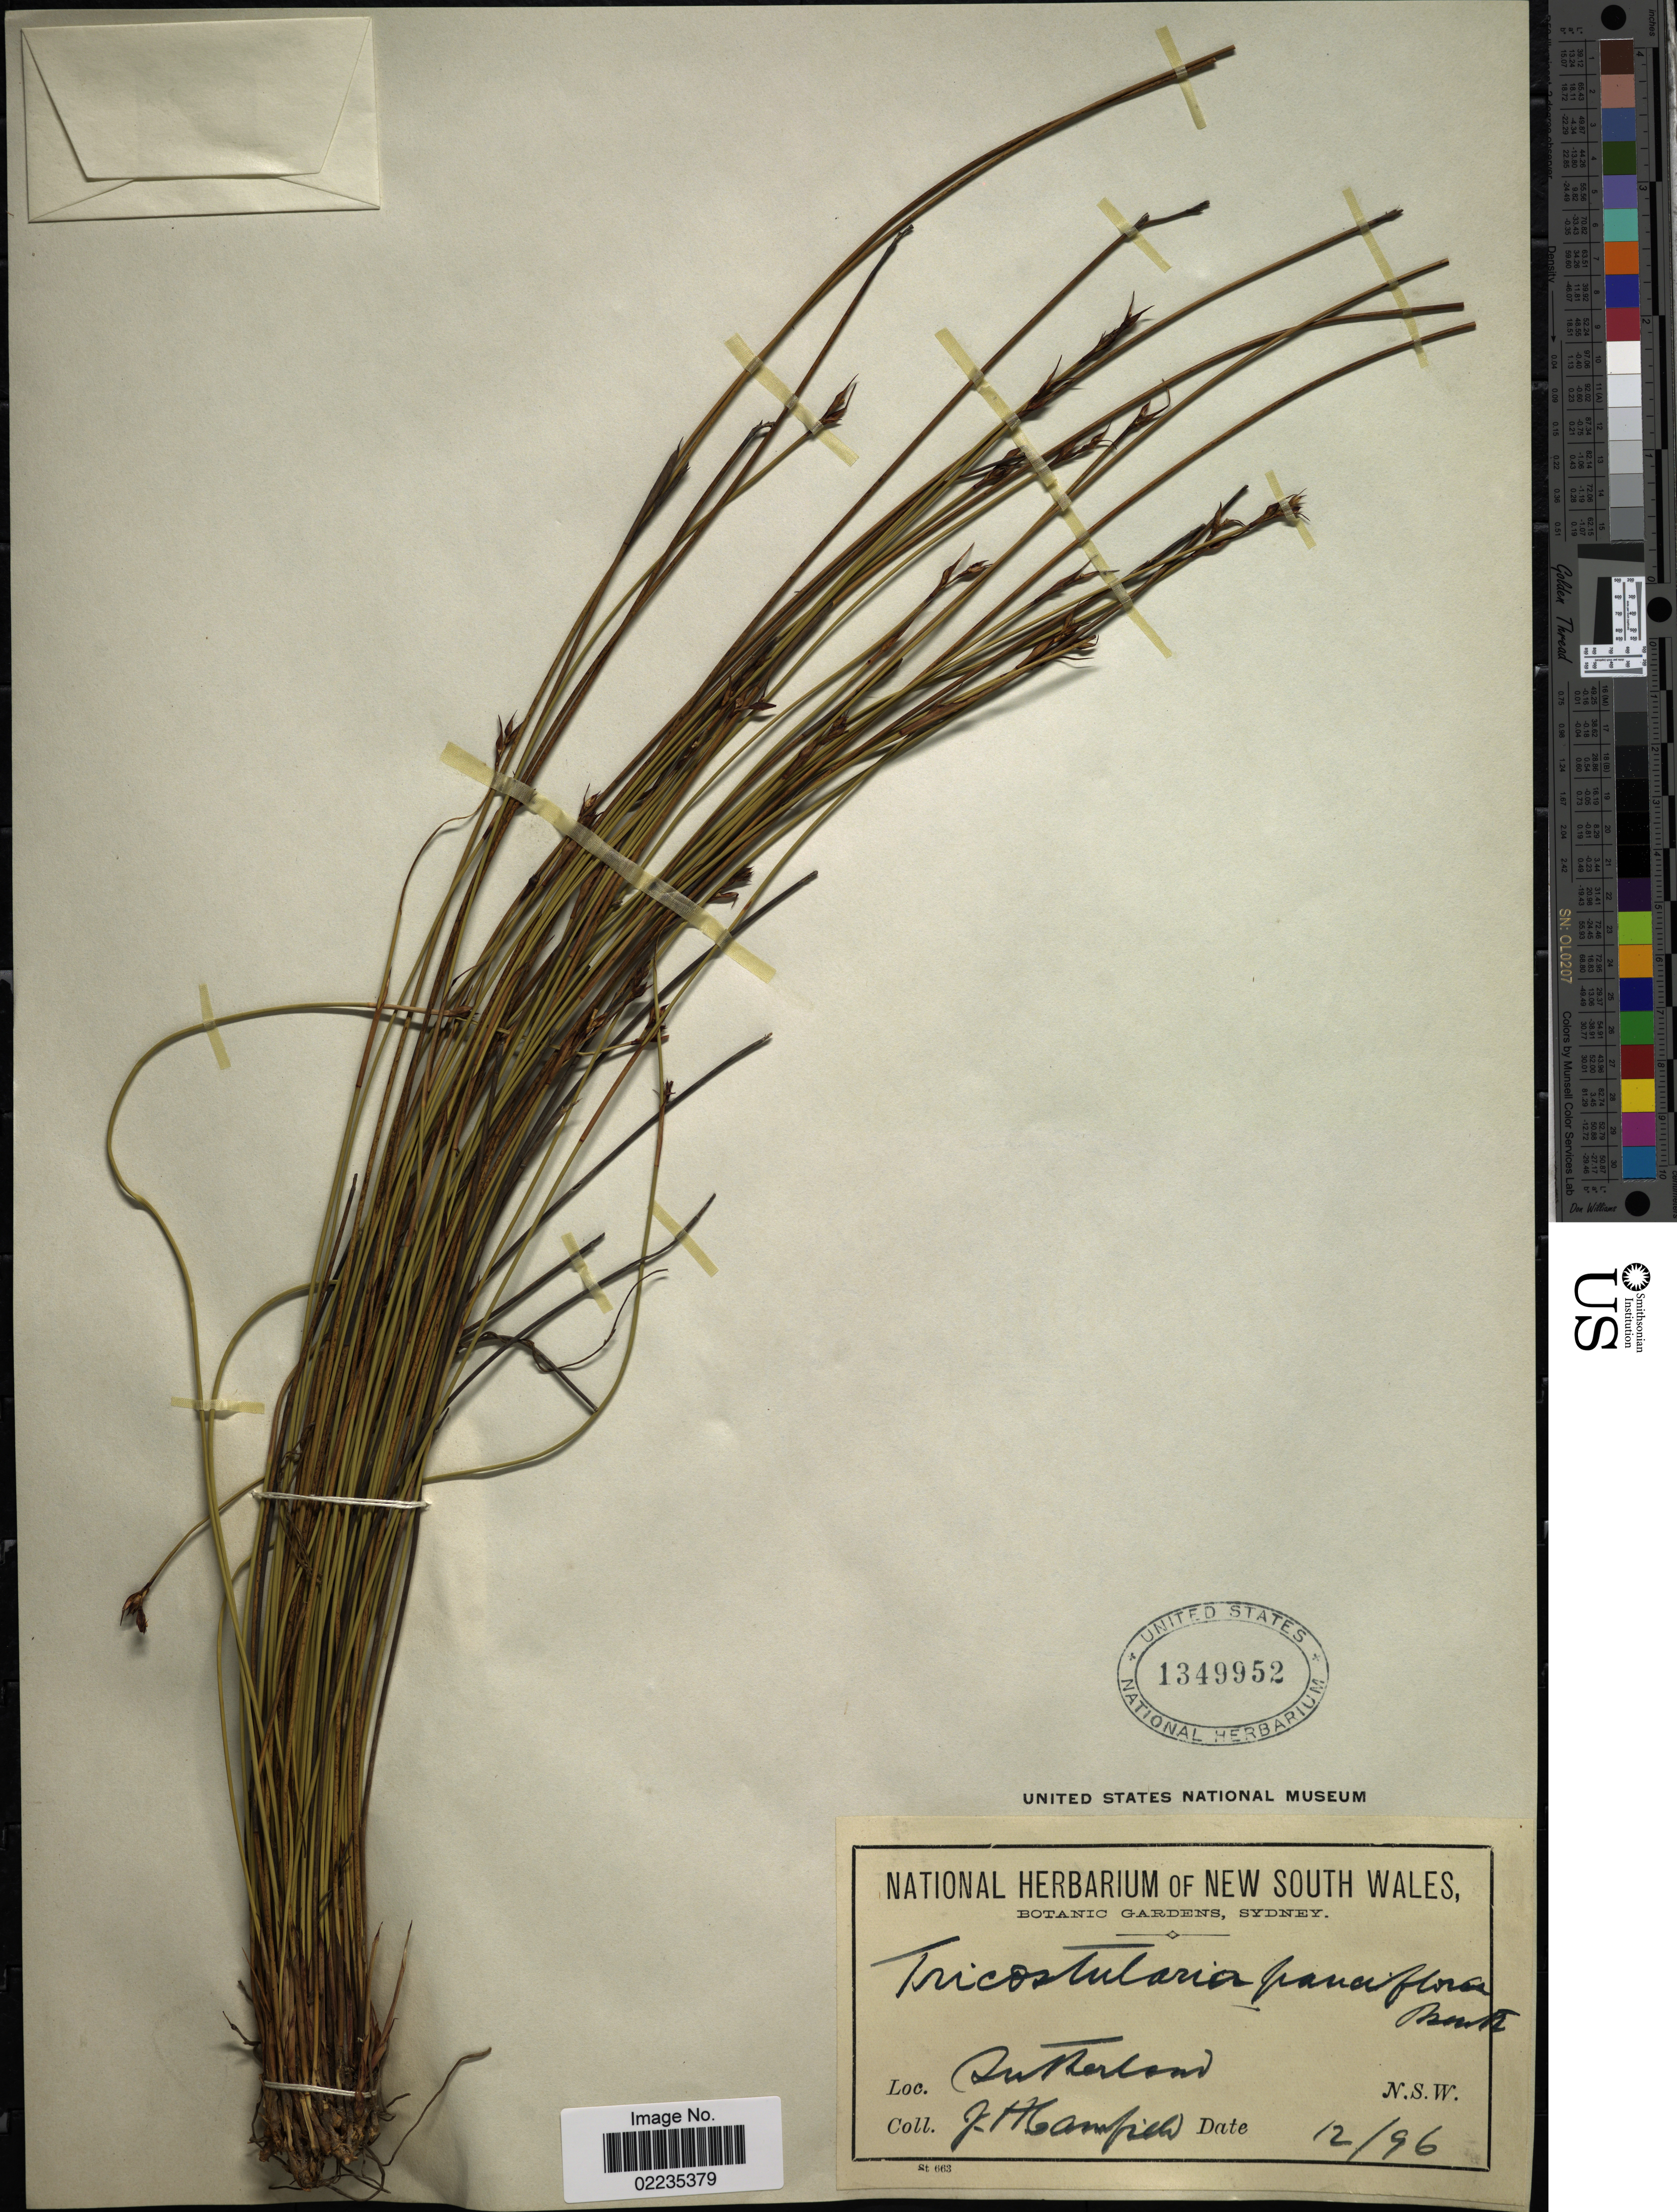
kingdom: Plantae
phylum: Tracheophyta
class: Liliopsida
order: Poales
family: Cyperaceae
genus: Tricostularia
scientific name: Tricostularia pauciflora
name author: (R. Br.) Benth.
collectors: J. Camfield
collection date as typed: Transcribed d/m/y: /12/96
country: Australia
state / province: New South Wales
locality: Surrenton, N.S.W.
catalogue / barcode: US 1349952